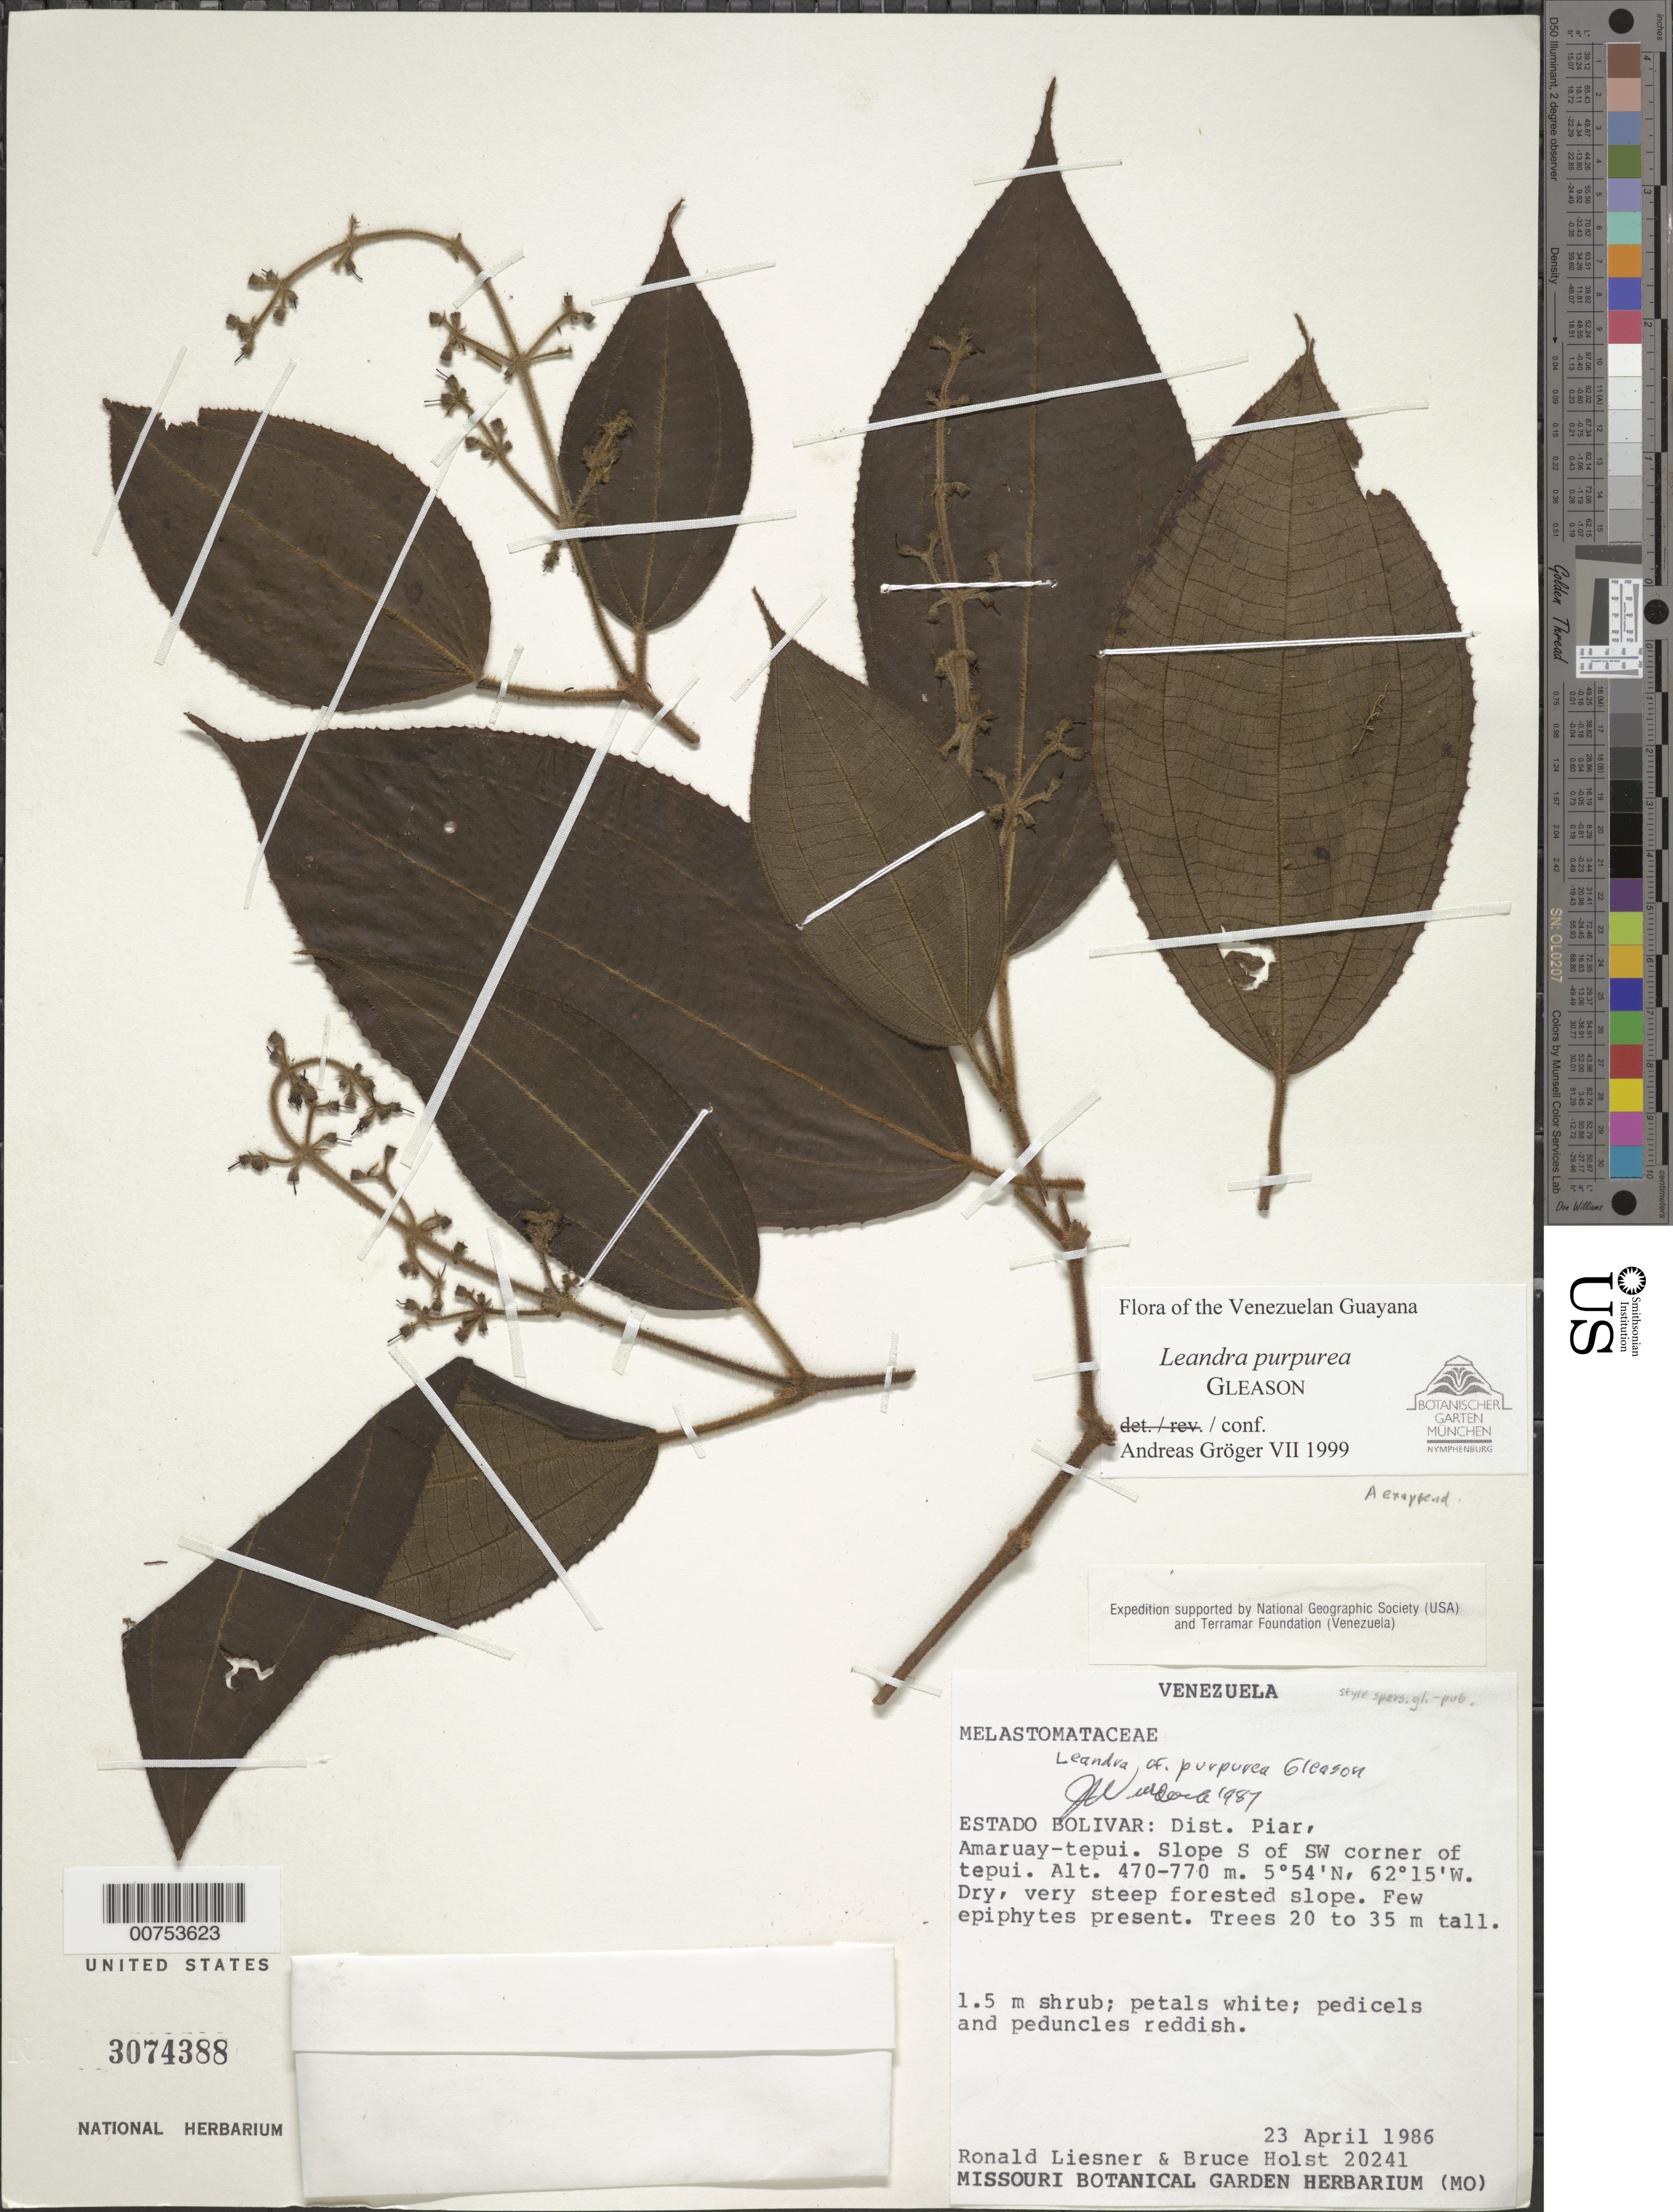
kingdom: Plantae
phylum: Tracheophyta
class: Magnoliopsida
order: Myrtales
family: Melastomataceae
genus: Leandra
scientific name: Leandra purpurea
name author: Gleason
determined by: Gröger, A.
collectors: R. L. Liesner & B. Holst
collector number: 20241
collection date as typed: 23-Apr-86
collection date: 1986-04-23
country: Venezuela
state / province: Bolívar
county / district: Piar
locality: Amaruay-tepuí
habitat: Dry, very steep forested slopes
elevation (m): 470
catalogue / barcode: US 3074388